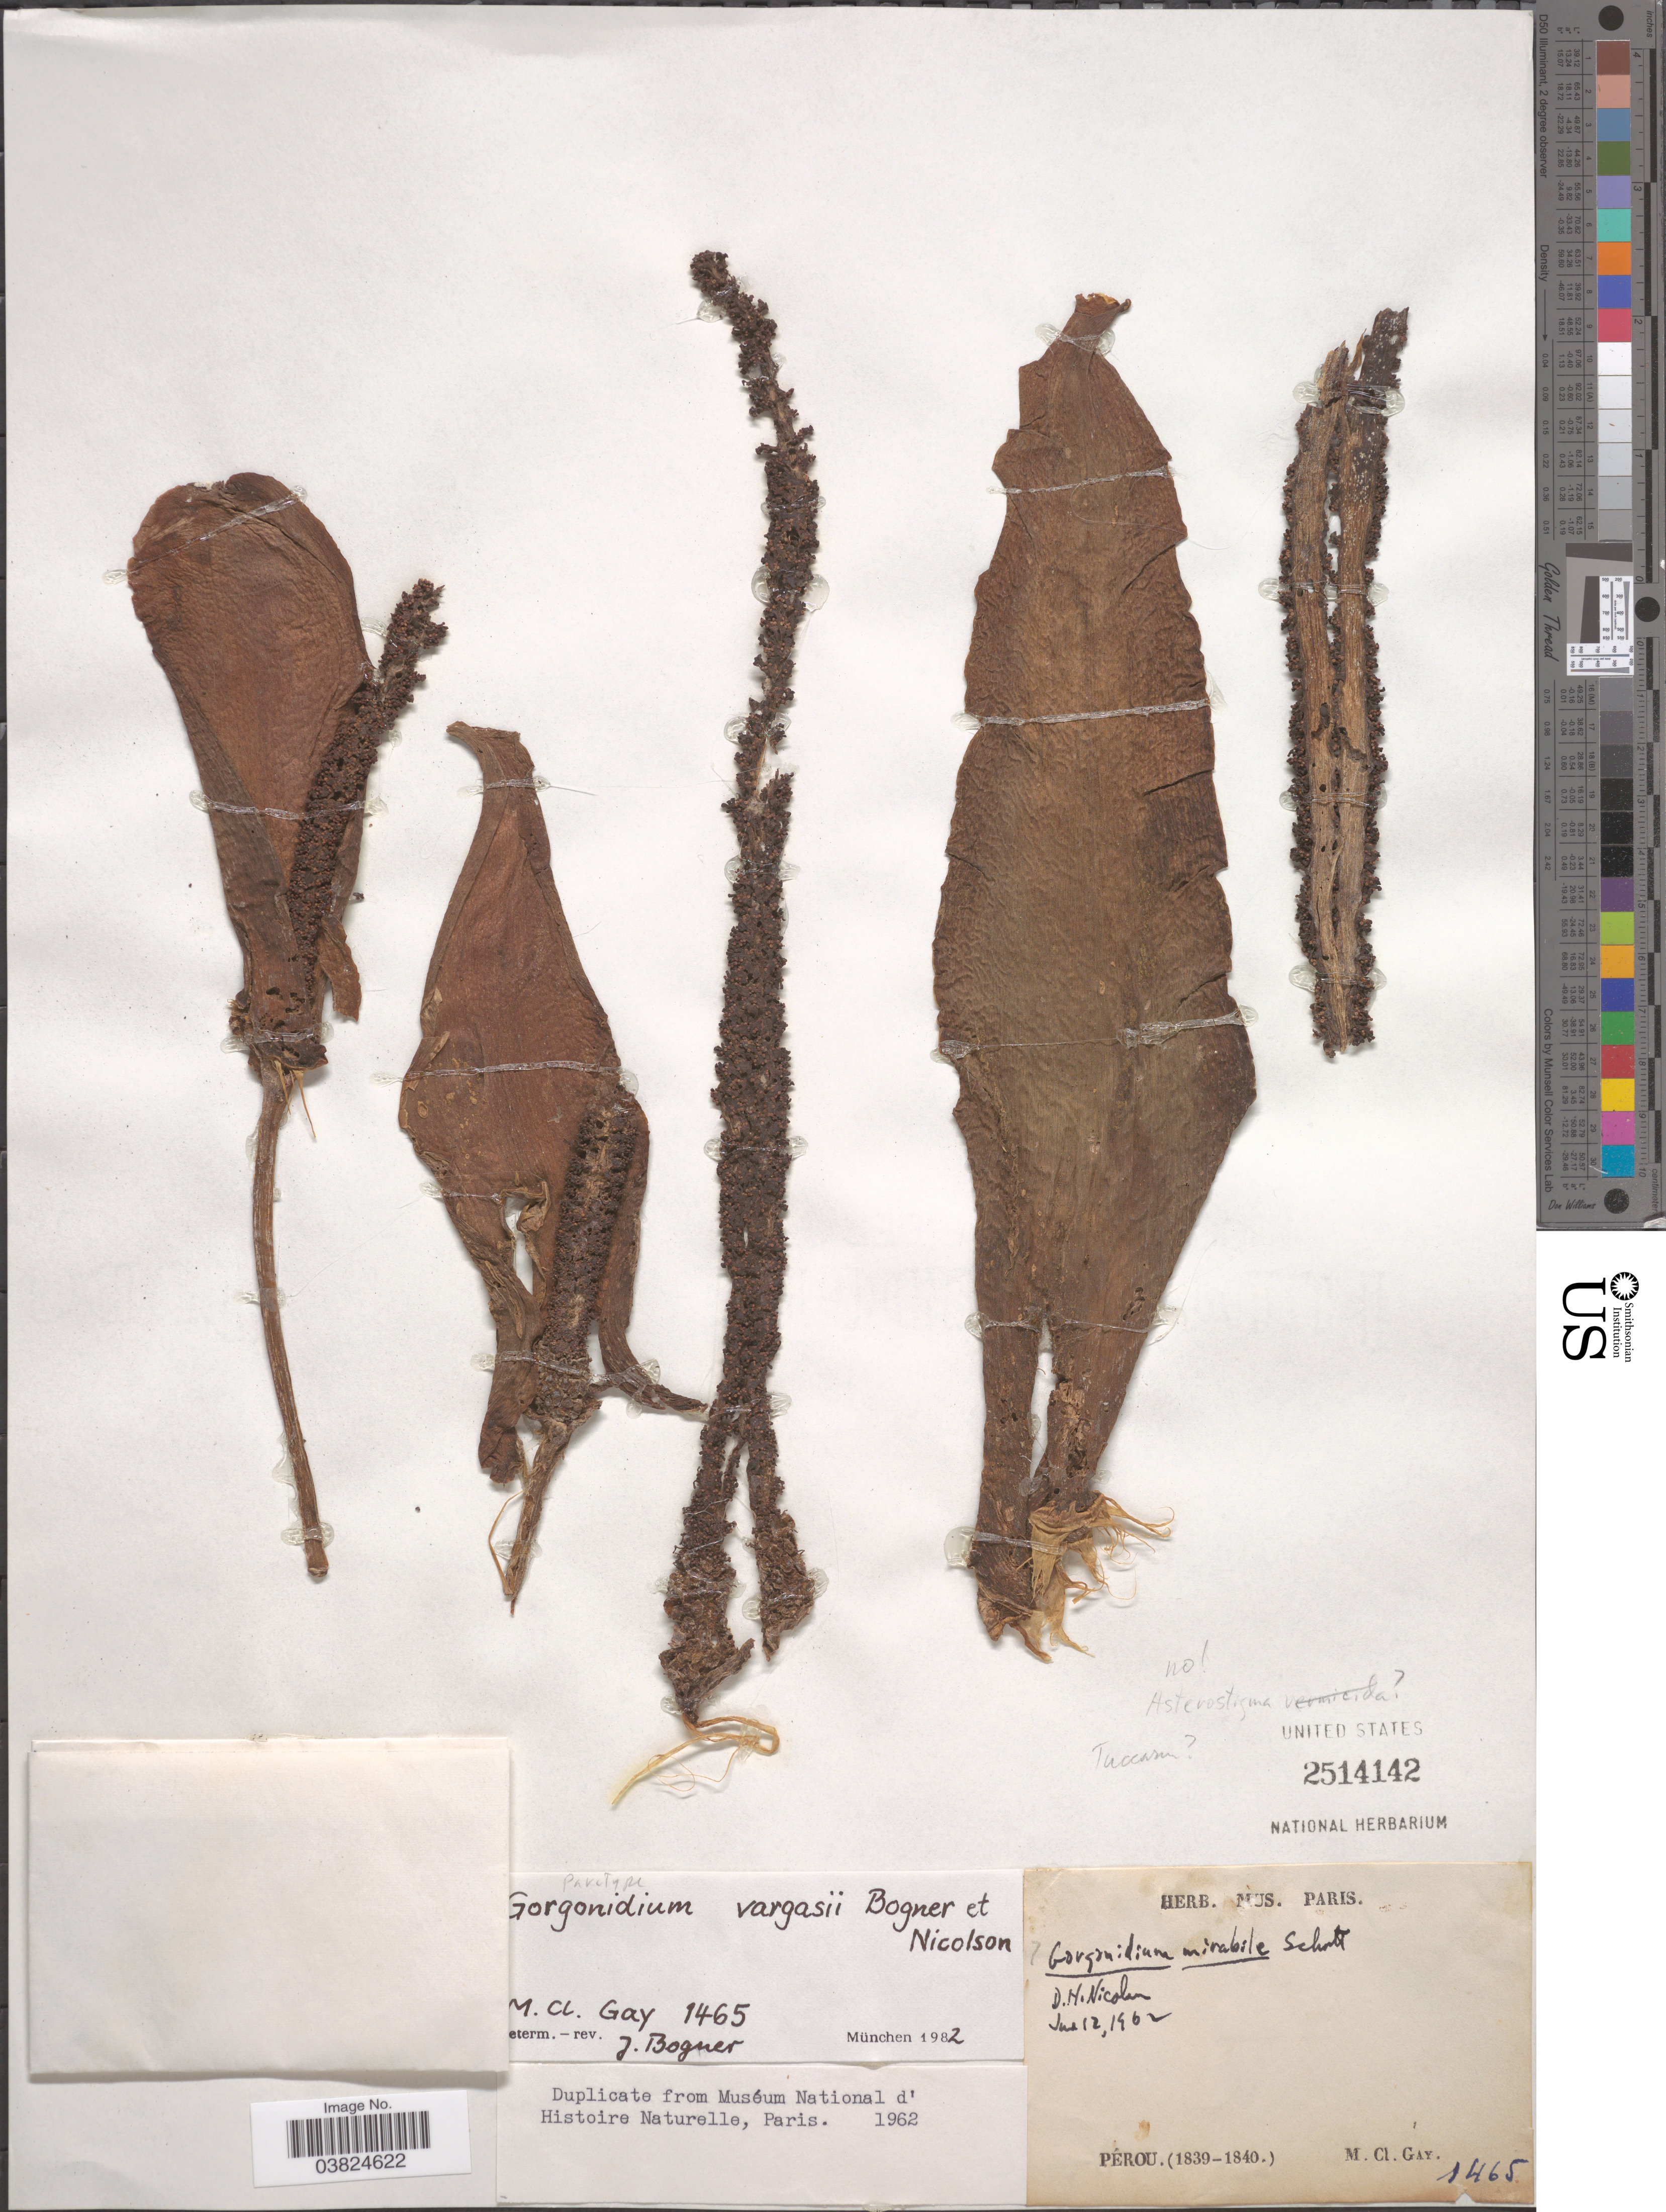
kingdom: Plantae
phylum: Tracheophyta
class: Liliopsida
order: Alismatales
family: Araceae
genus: Gorgonidium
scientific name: Gorgonidium vargasii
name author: Bogner & Nicolson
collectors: M. Gay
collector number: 1465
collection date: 1839/1840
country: Peru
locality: Pérou.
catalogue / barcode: US 2514142